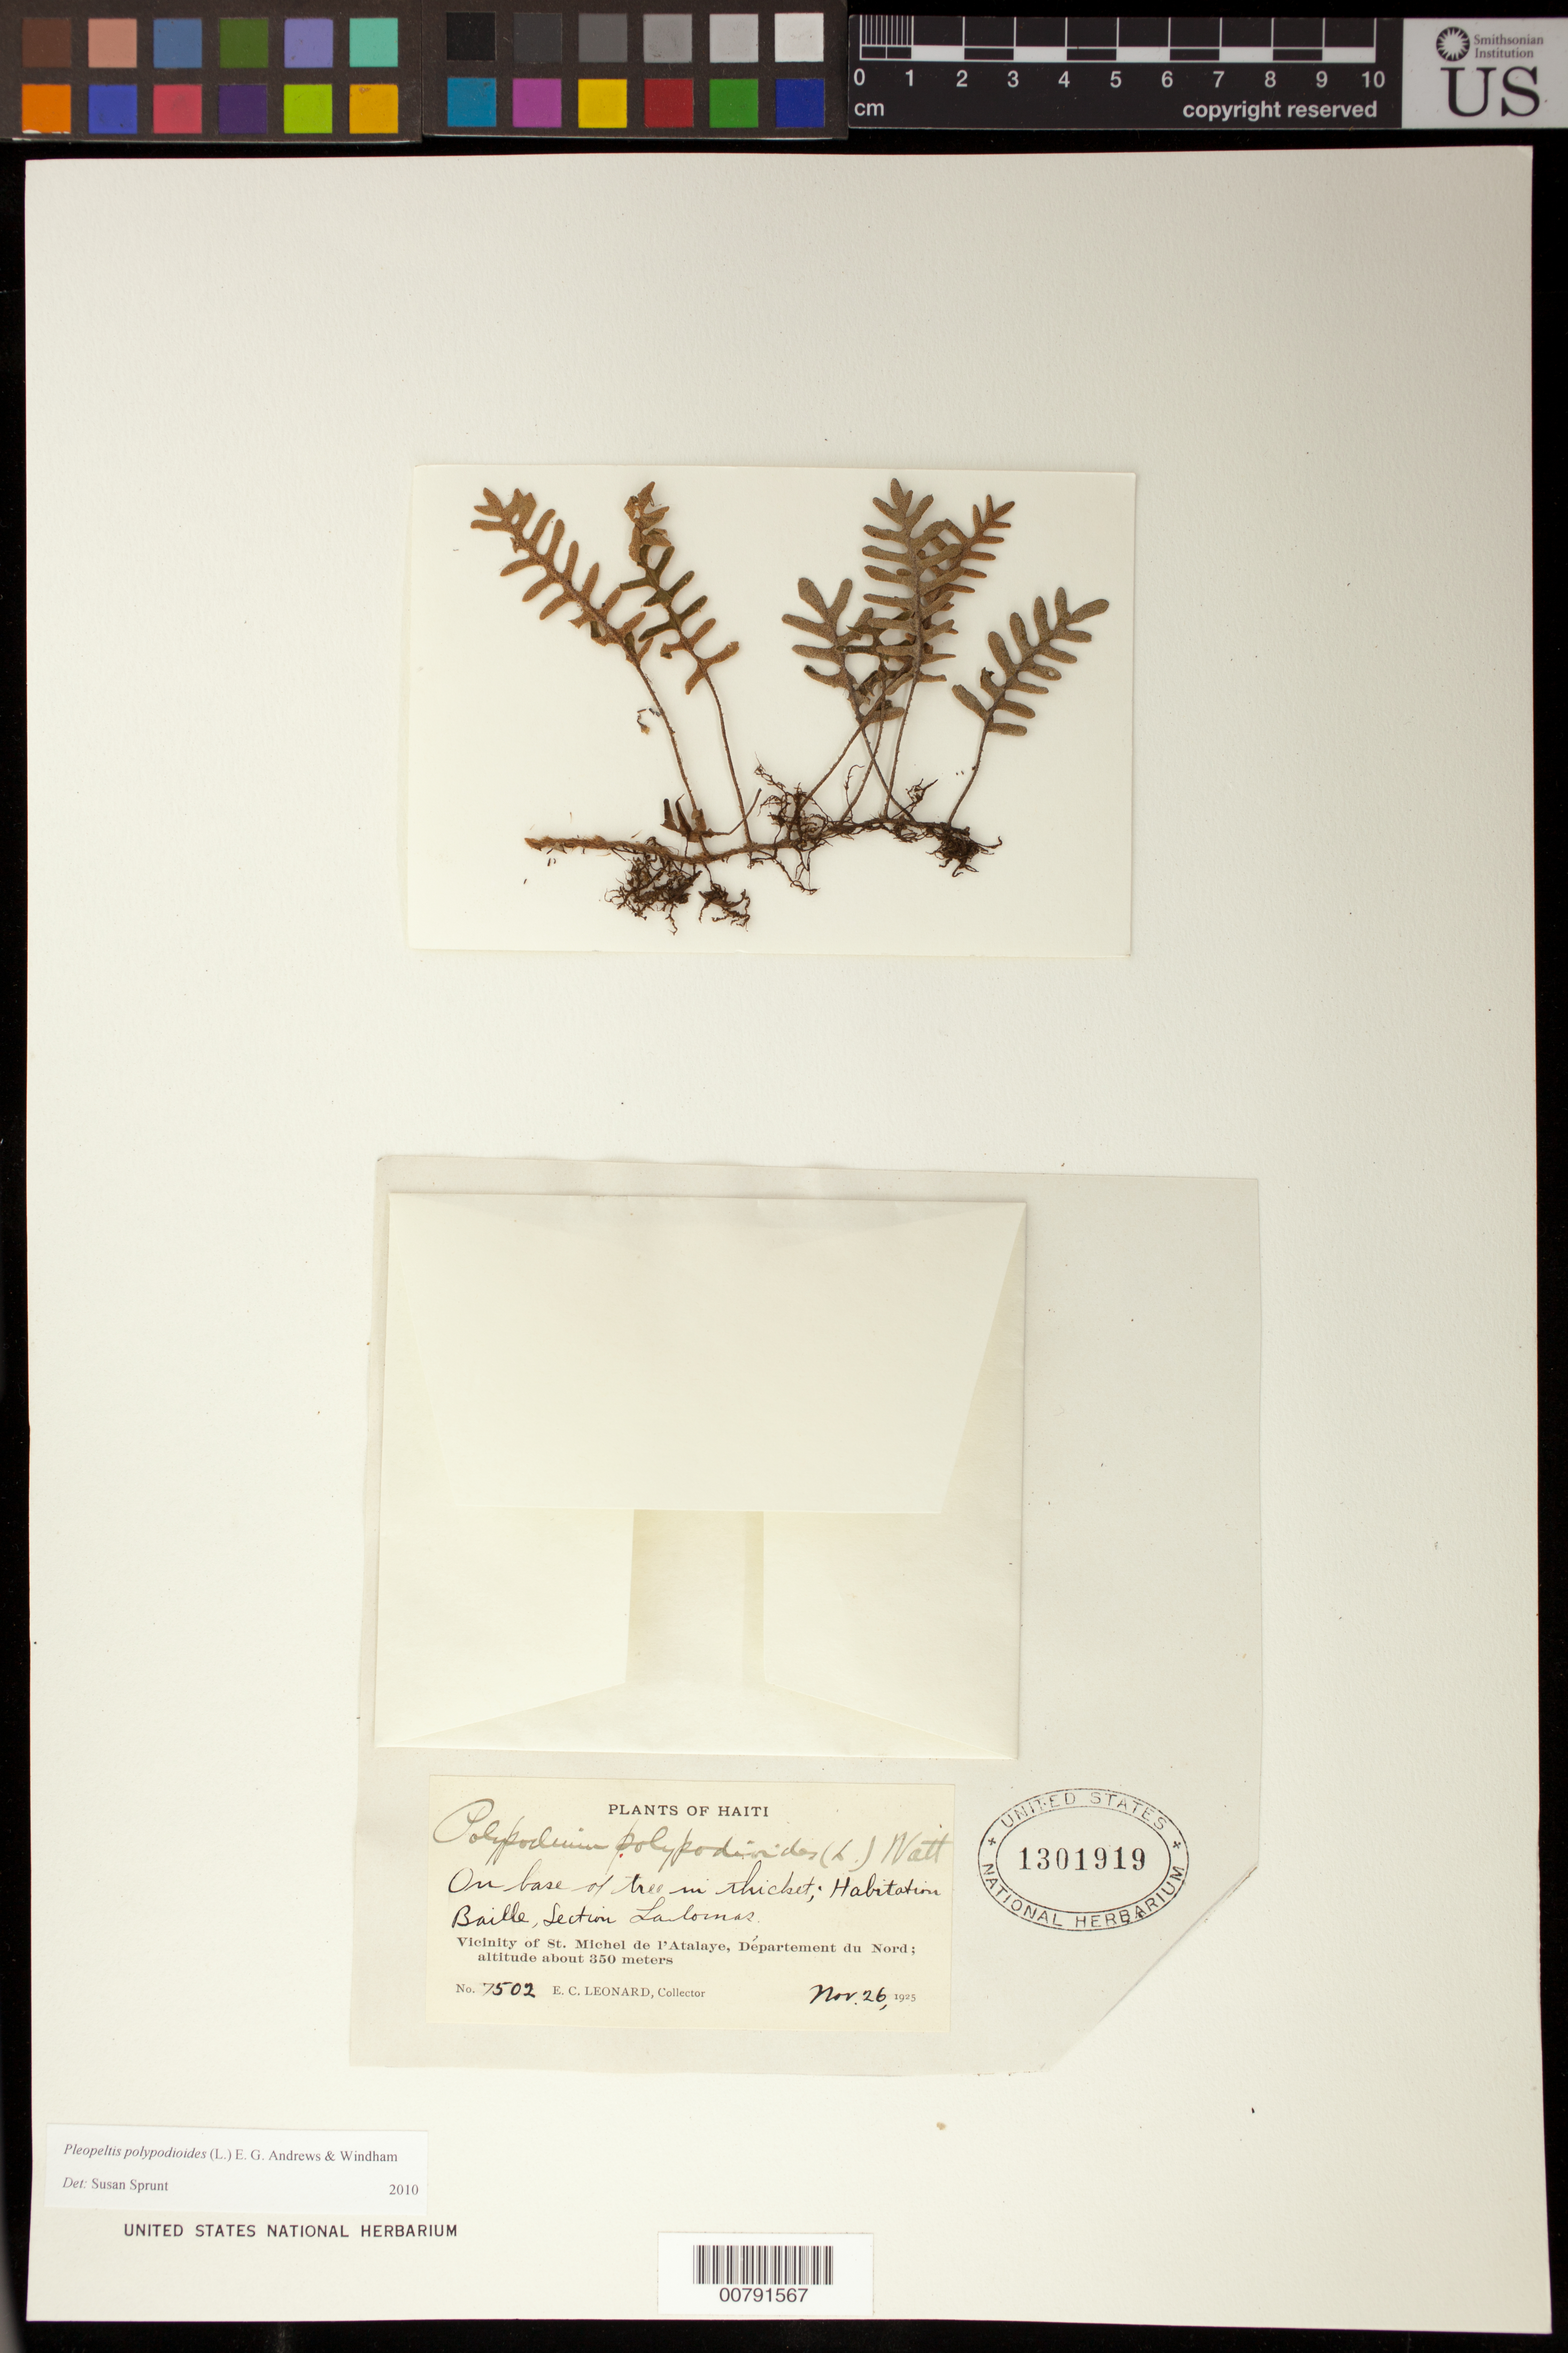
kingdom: Plantae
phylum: Tracheophyta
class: Polypodiopsida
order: Polypodiales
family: Polypodiaceae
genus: Pleopeltis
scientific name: Pleopeltis polypodioides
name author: (L.) E.G. Andrews & Windham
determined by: Sprunt, S. V.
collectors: E. C. Leonard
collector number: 7502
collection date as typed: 26 Nov 1935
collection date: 1935-11-26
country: Haiti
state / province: Nord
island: Hispaniola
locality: St Michel de l'Atalaye vicinity, Havitations Baille, Section Lalomas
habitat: On base of tree in thicket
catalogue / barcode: US 1301919